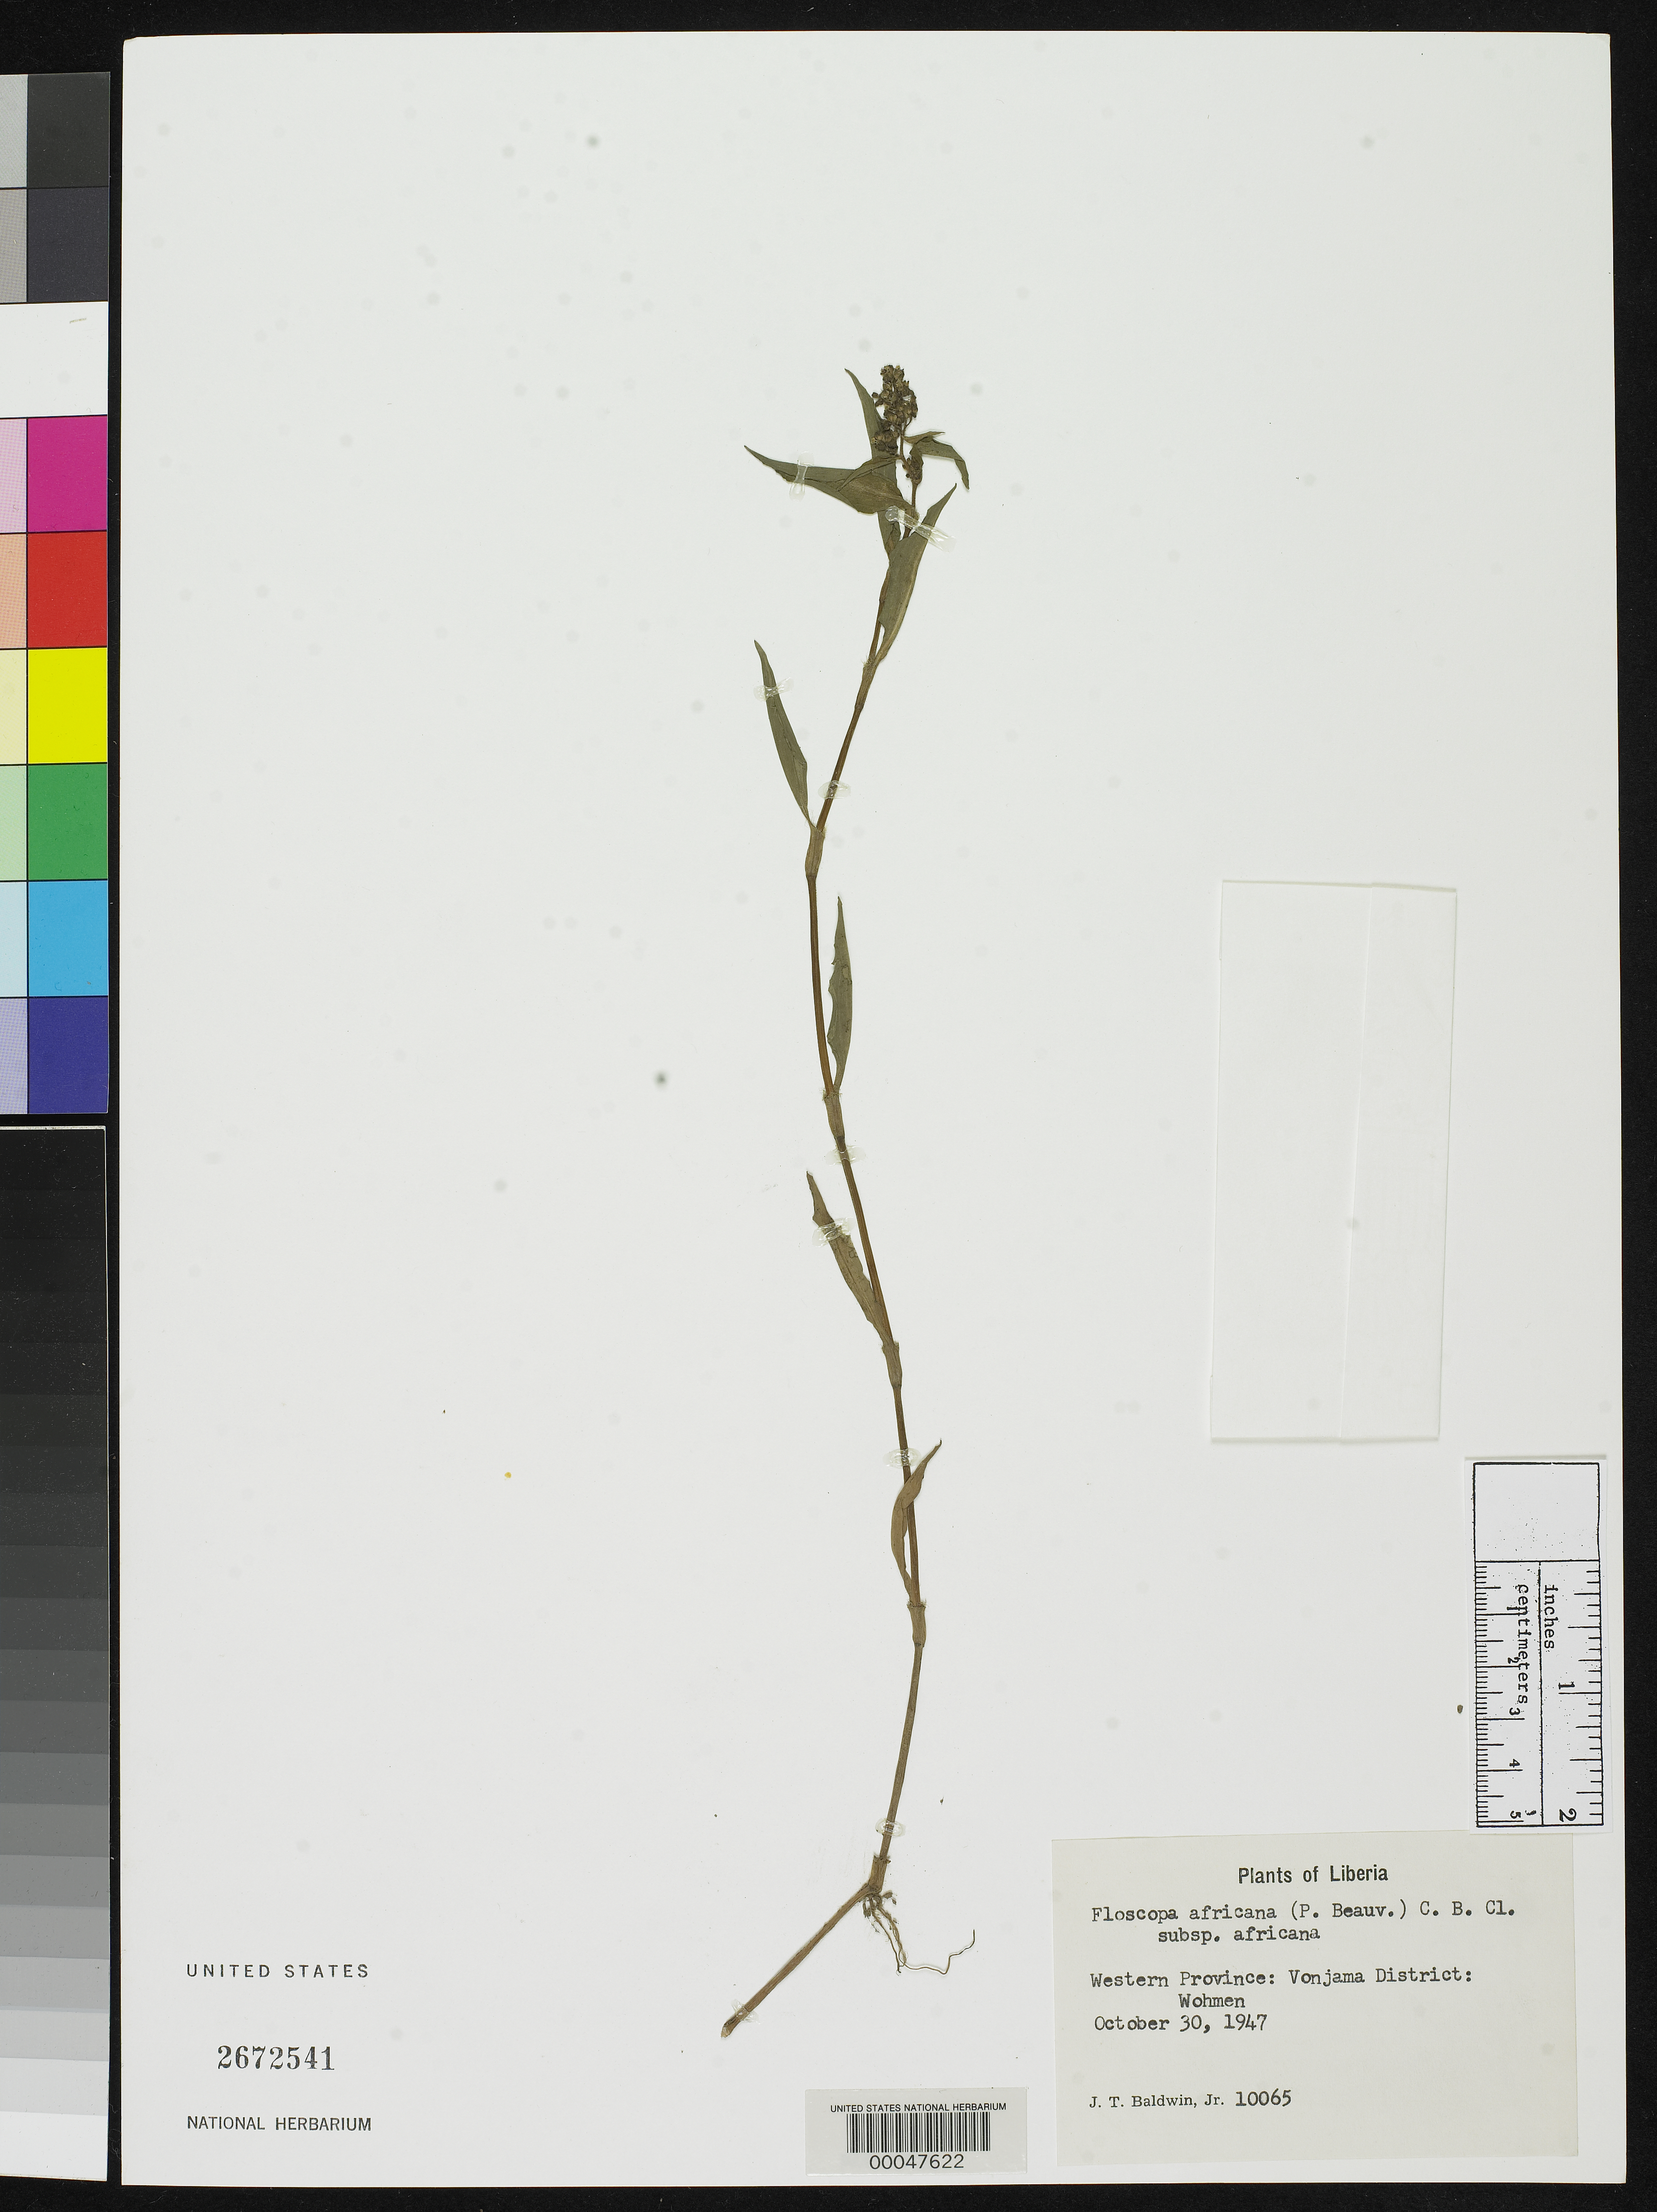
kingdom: Plantae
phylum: Tracheophyta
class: Liliopsida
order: Commelinales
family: Commelinaceae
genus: Floscopa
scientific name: Floscopa africana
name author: (P. Beauv.) C.B. Clarke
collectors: J. T. Baldwin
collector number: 10065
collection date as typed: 30 Oct 1947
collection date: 1947-10-30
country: Liberia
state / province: Lofa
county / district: Vonjama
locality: Wohmen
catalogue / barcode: US 2672541